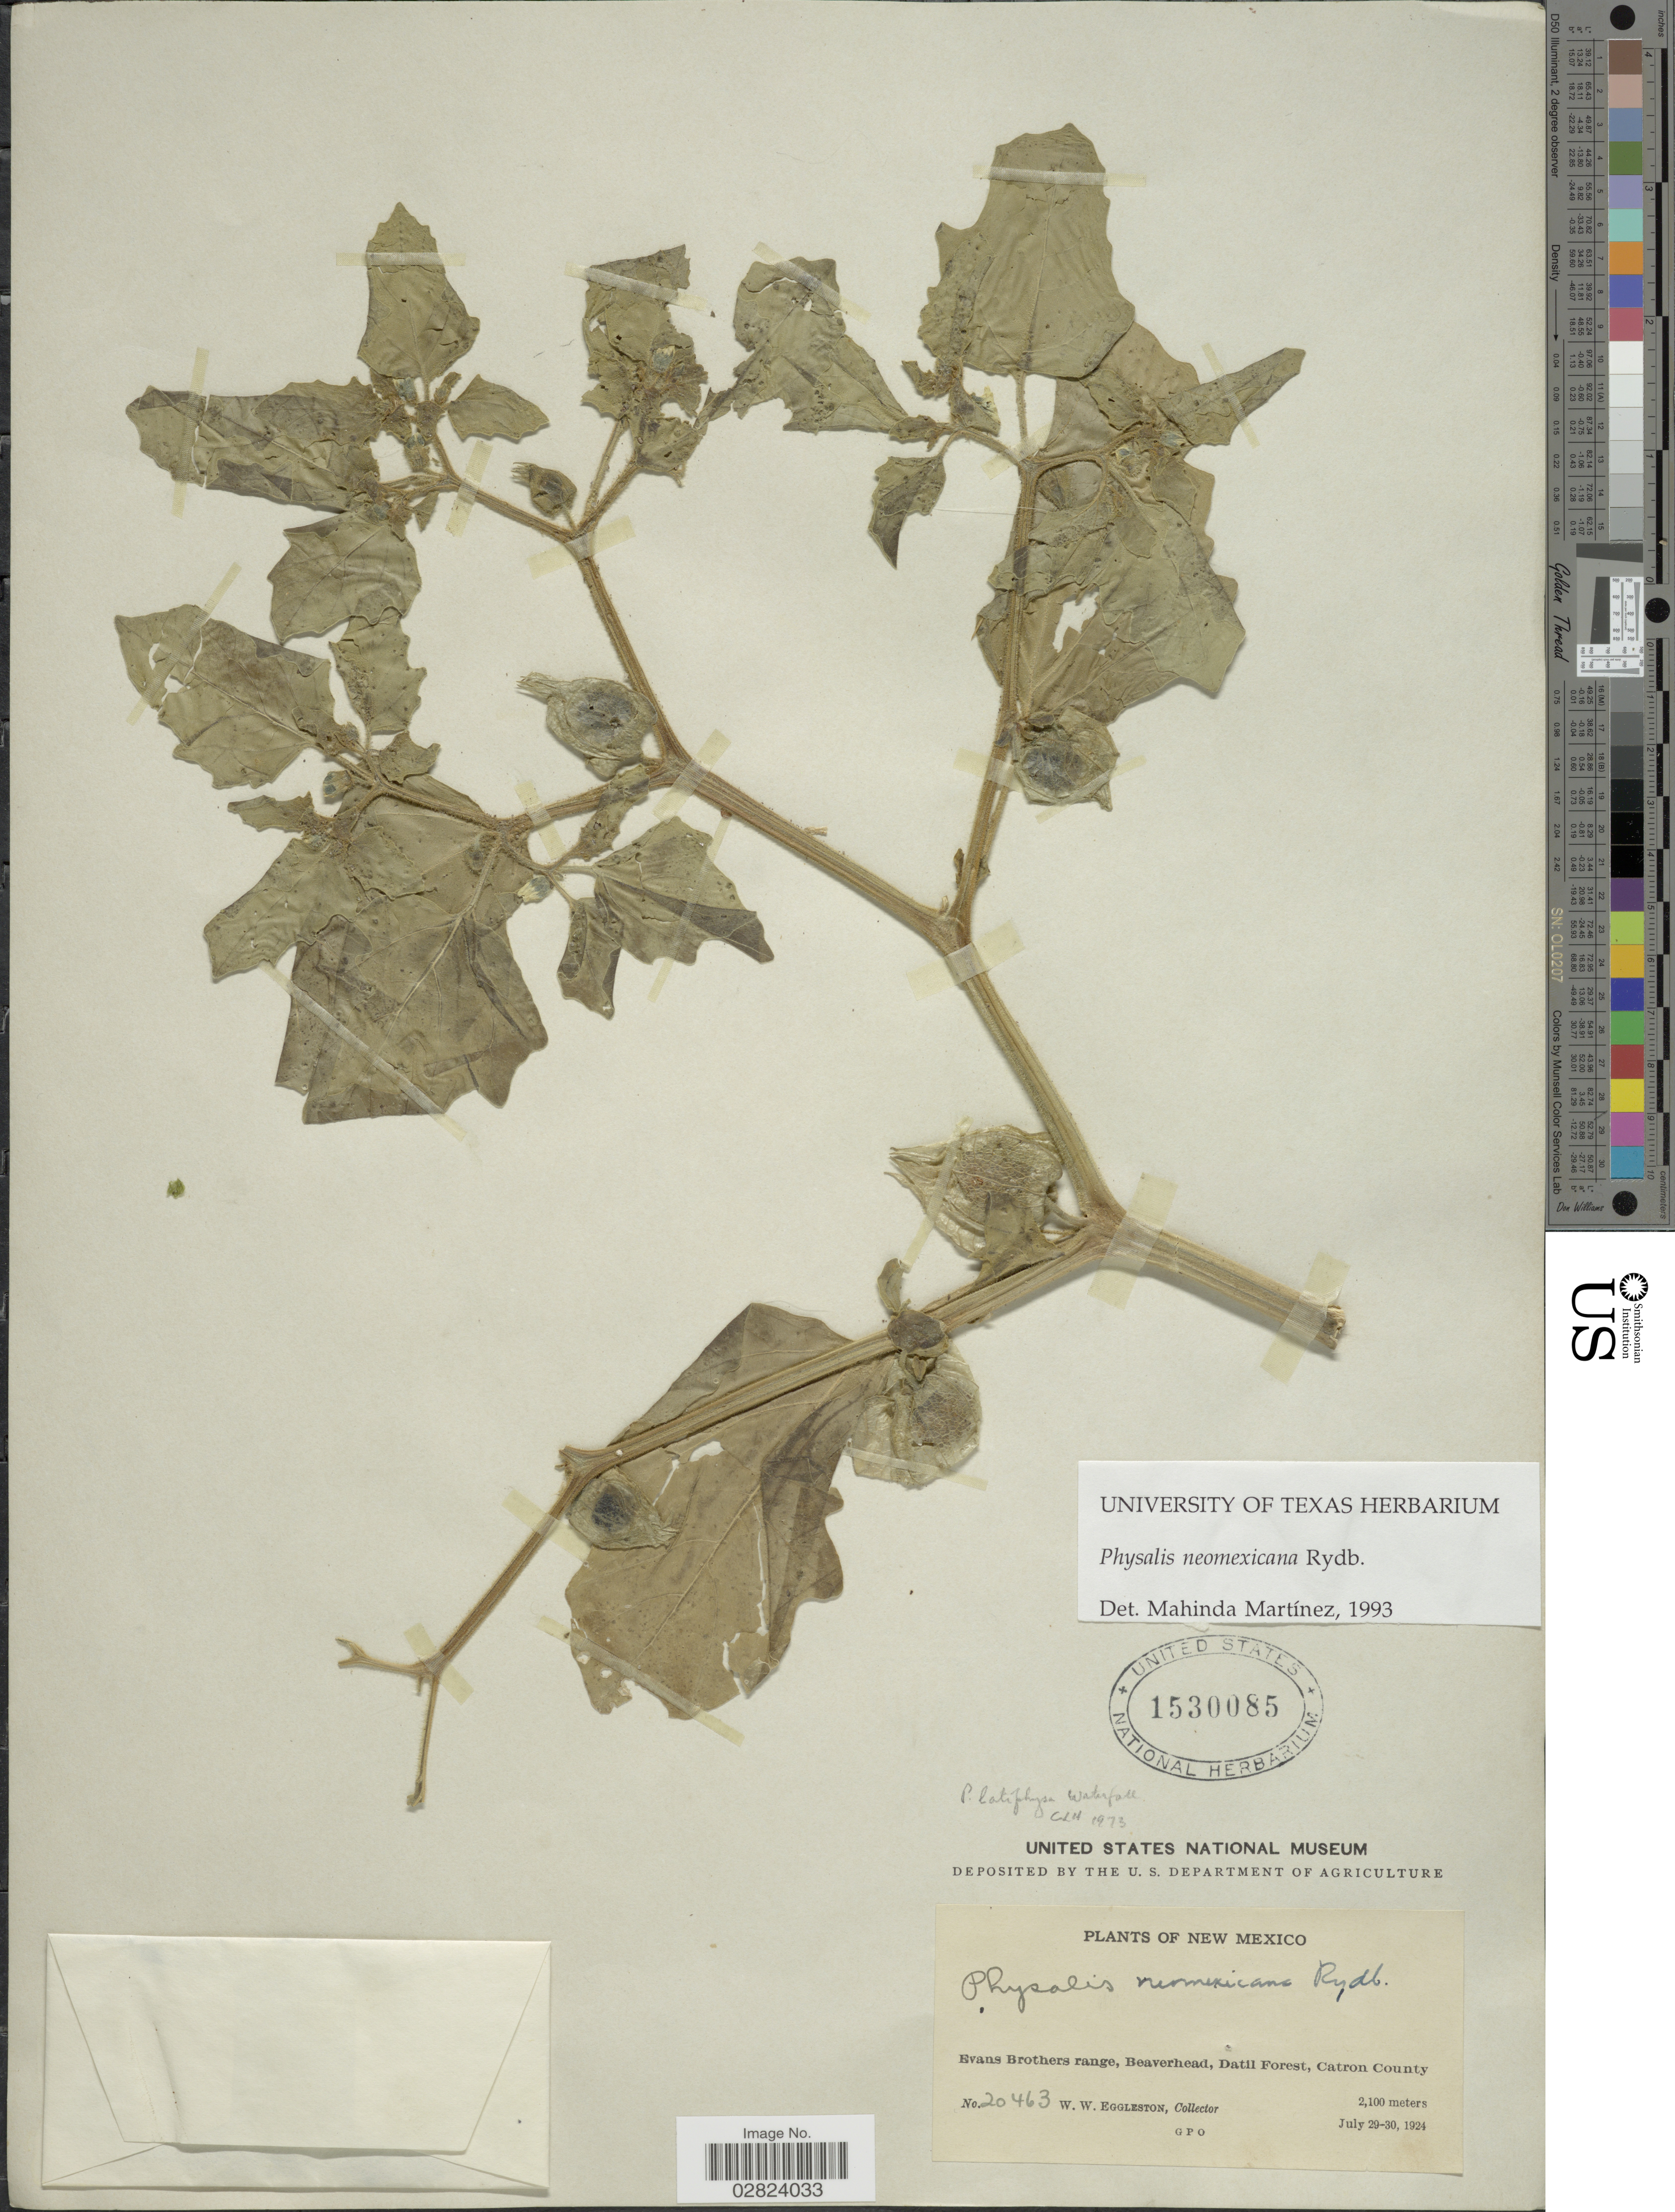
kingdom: Plantae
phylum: Tracheophyta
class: Magnoliopsida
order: Solanales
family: Solanaceae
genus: Physalis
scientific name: Physalis neomexicana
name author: Rydb.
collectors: W. W. Eggleston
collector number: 20463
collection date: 1924-07-29/1924-07-30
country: United States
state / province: New Mexico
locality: Evans Brothers range, Beaverhead, Datil Forest, Catron County.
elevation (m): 2100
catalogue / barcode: US 1530085